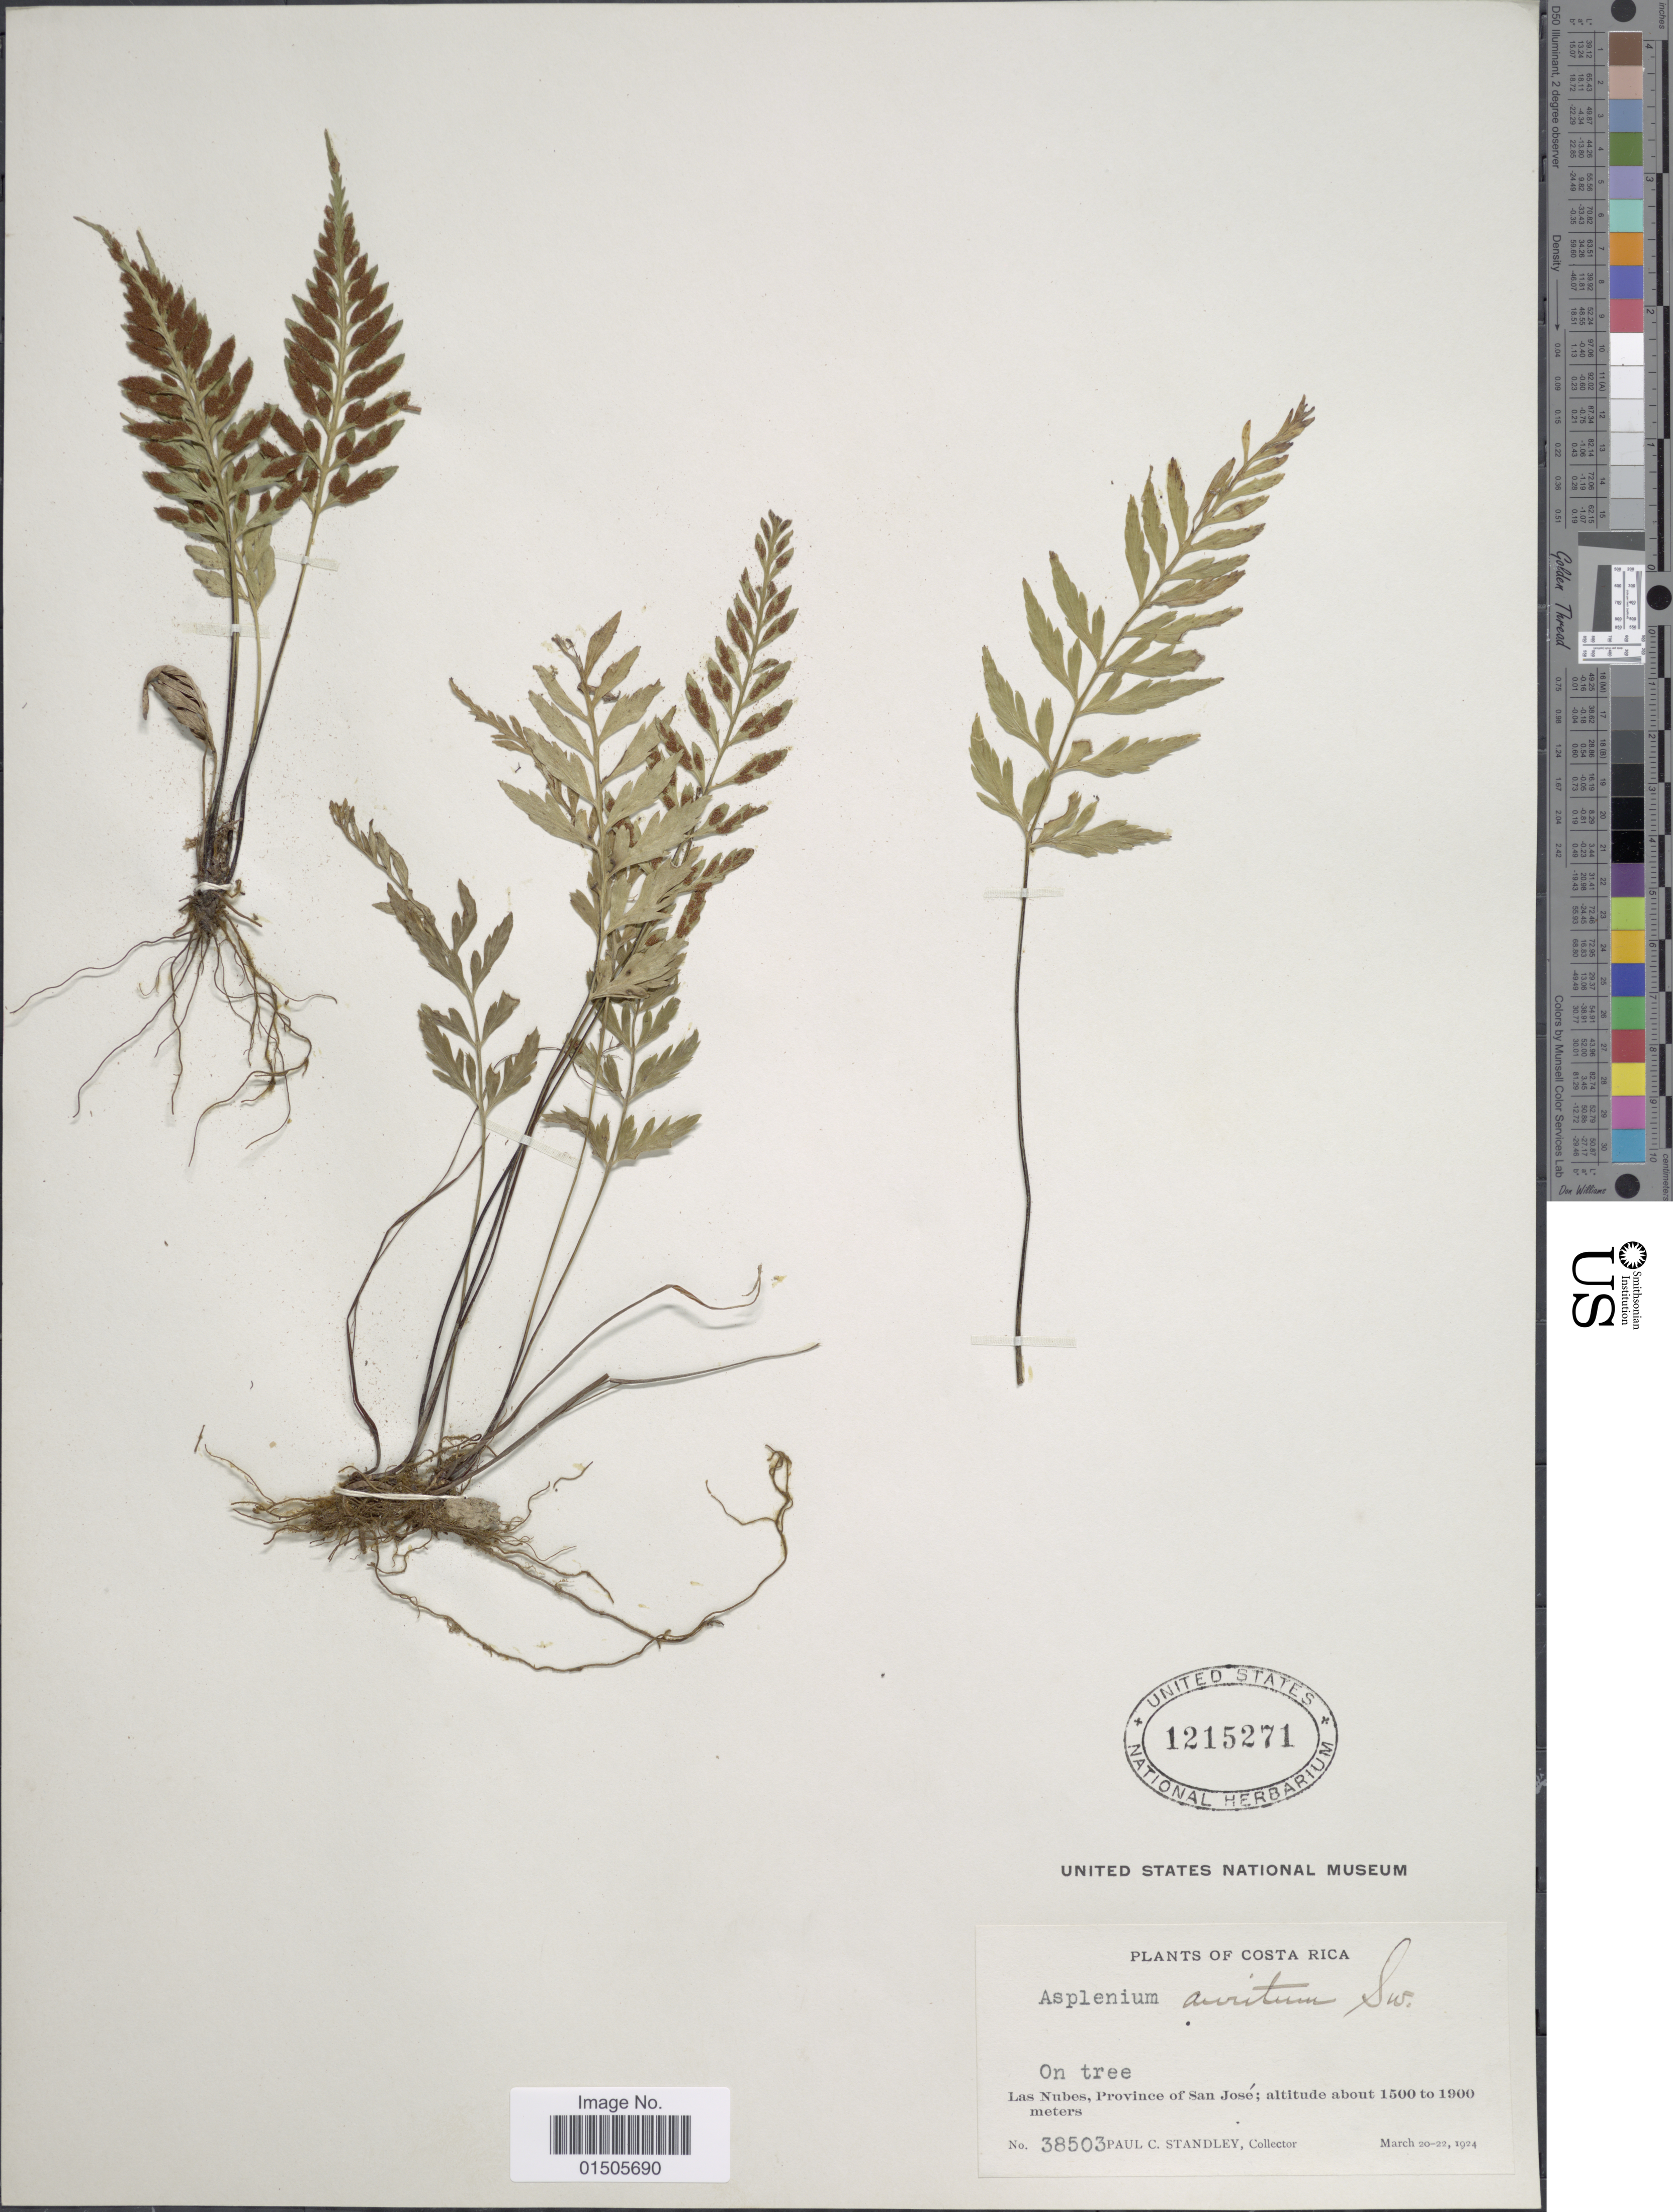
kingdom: Plantae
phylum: Tracheophyta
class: Polypodiopsida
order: Polypodiales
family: Aspleniaceae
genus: Asplenium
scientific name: Asplenium auritum var. intermedium ined.?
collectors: P. C. Standley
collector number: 38503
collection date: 1924-03-20/1924-03-22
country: Costa Rica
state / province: San José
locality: Las Nubes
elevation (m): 1500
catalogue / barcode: US 1215271